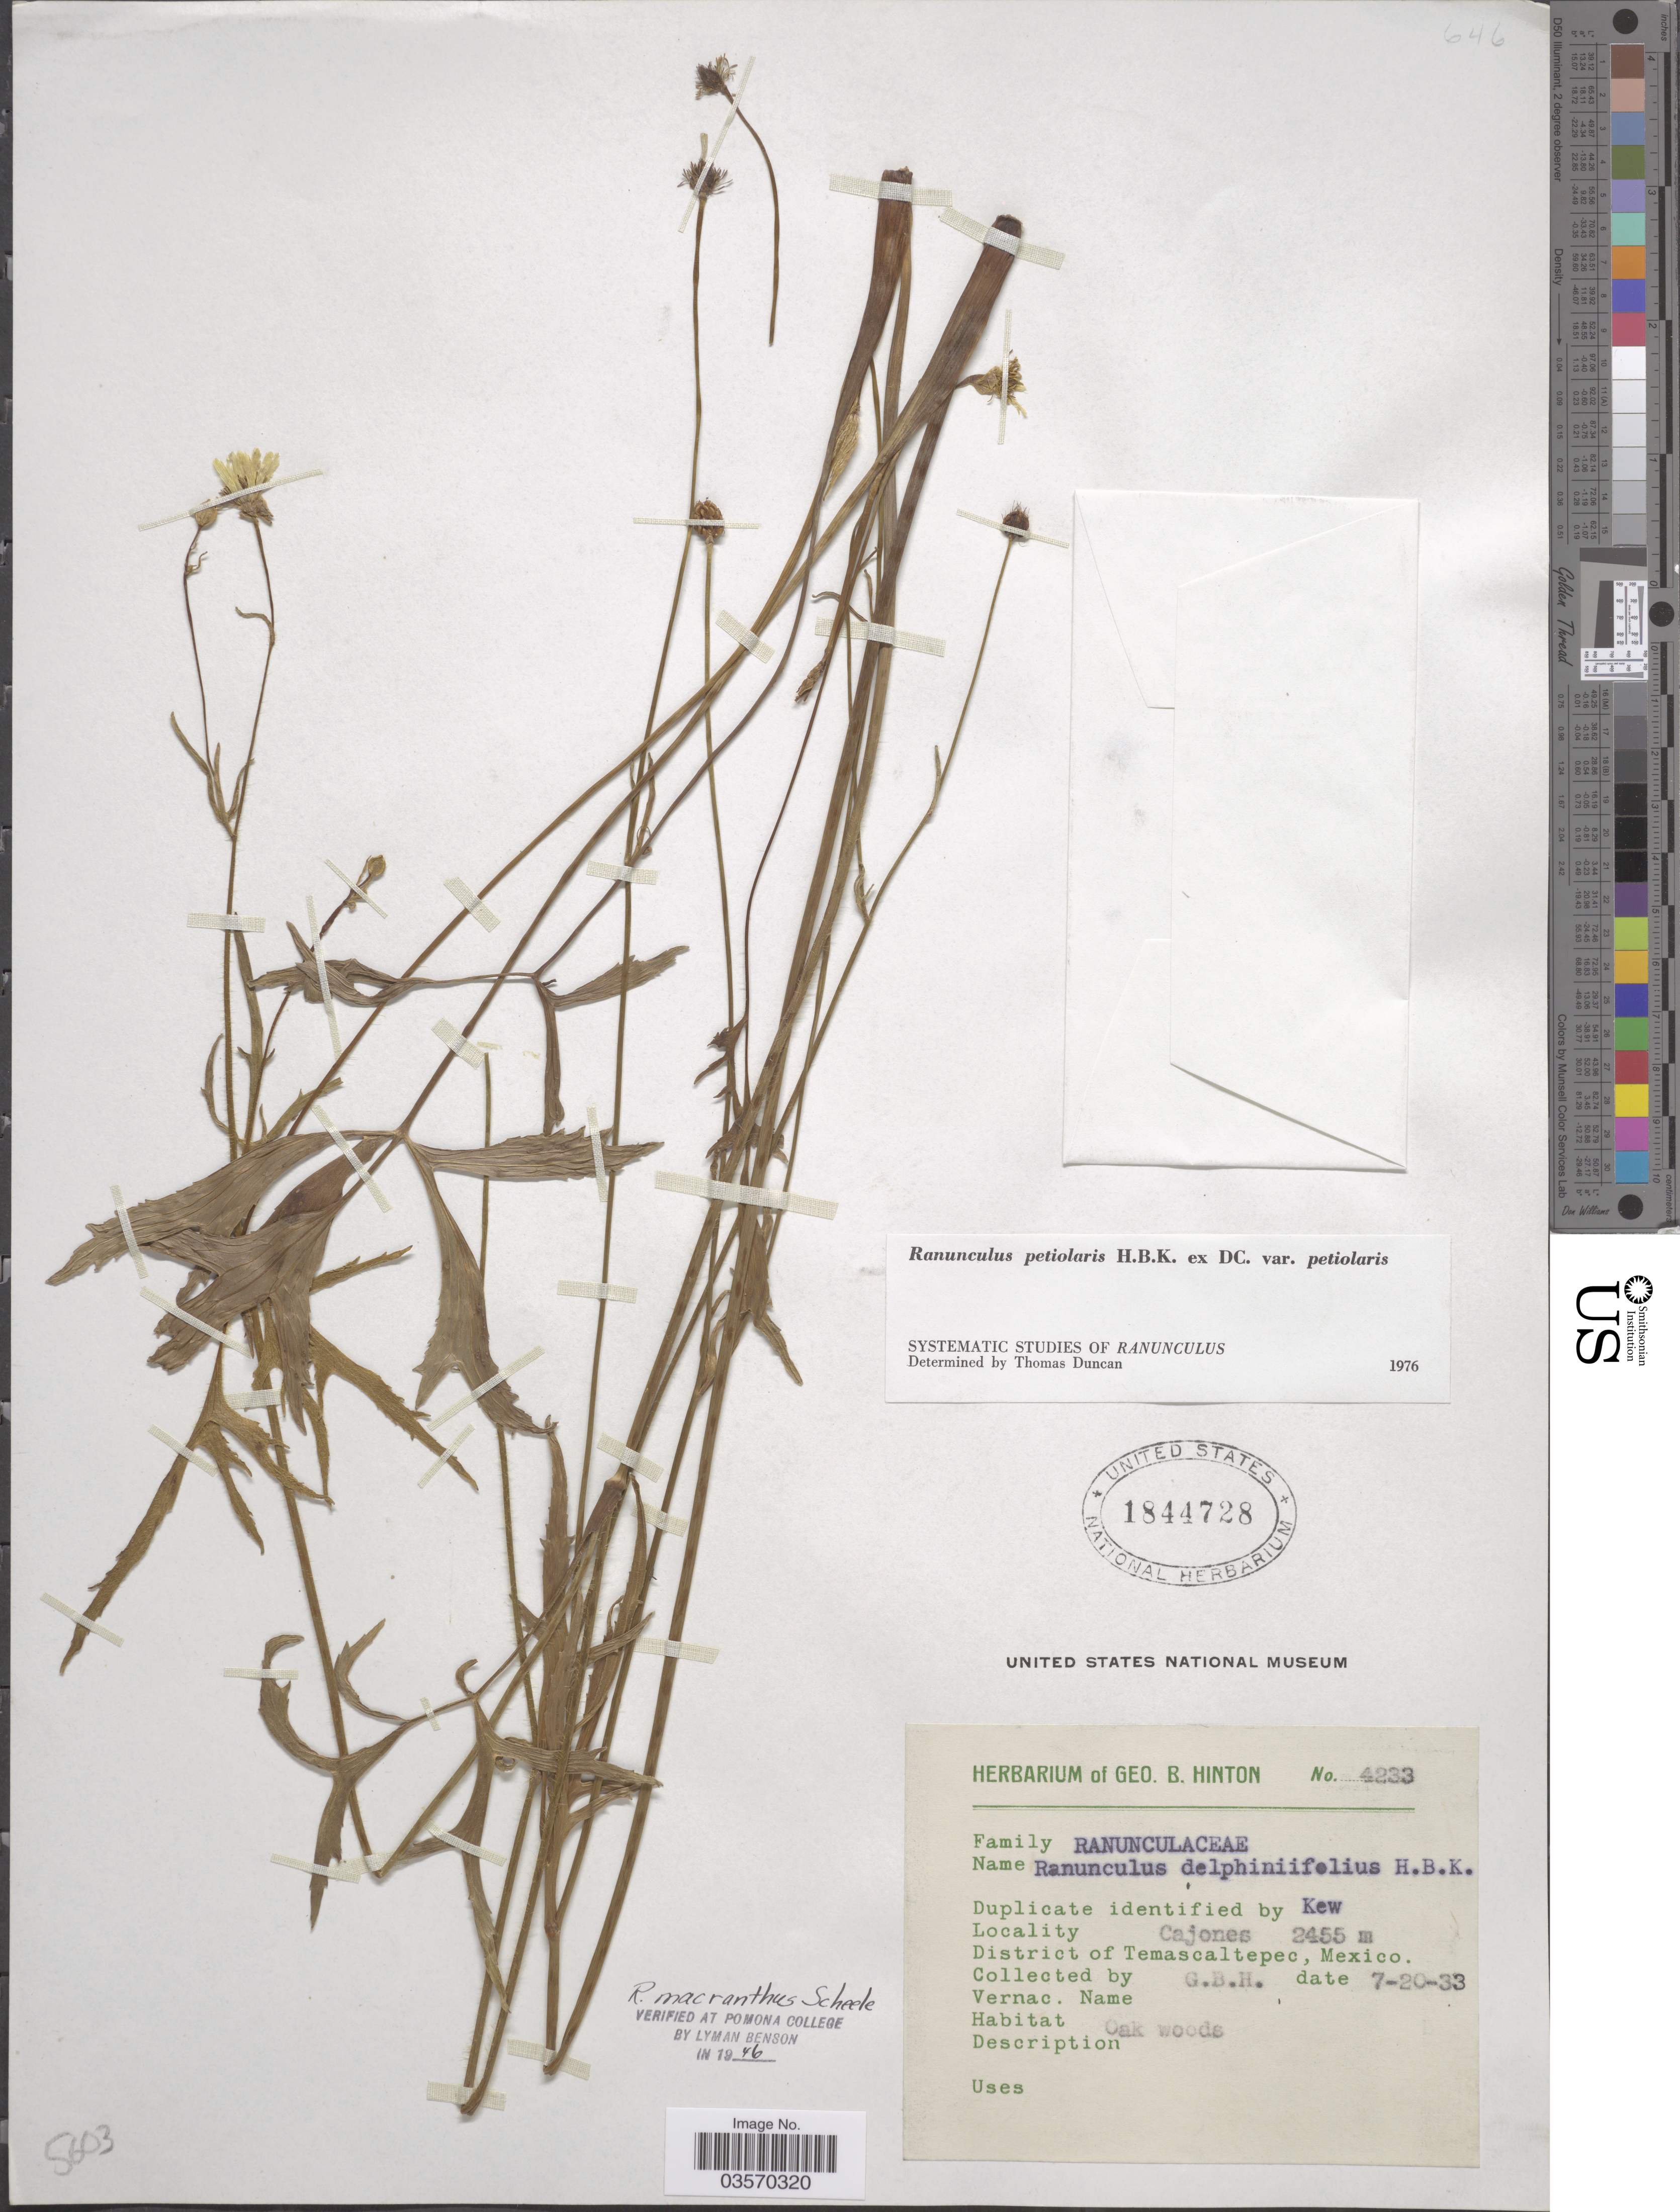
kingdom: Plantae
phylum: Tracheophyta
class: Magnoliopsida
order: Ranunculales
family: Ranunculaceae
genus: Ranunculus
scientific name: Ranunculus petiolaris var. petiolaris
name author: Kunth ex DC.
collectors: G. B. Hinton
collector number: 4233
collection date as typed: Transcribed d/m/y: 20/7/33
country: Mexico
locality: Cajones, District of Temascaltepec.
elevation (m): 2455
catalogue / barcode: US 1844728